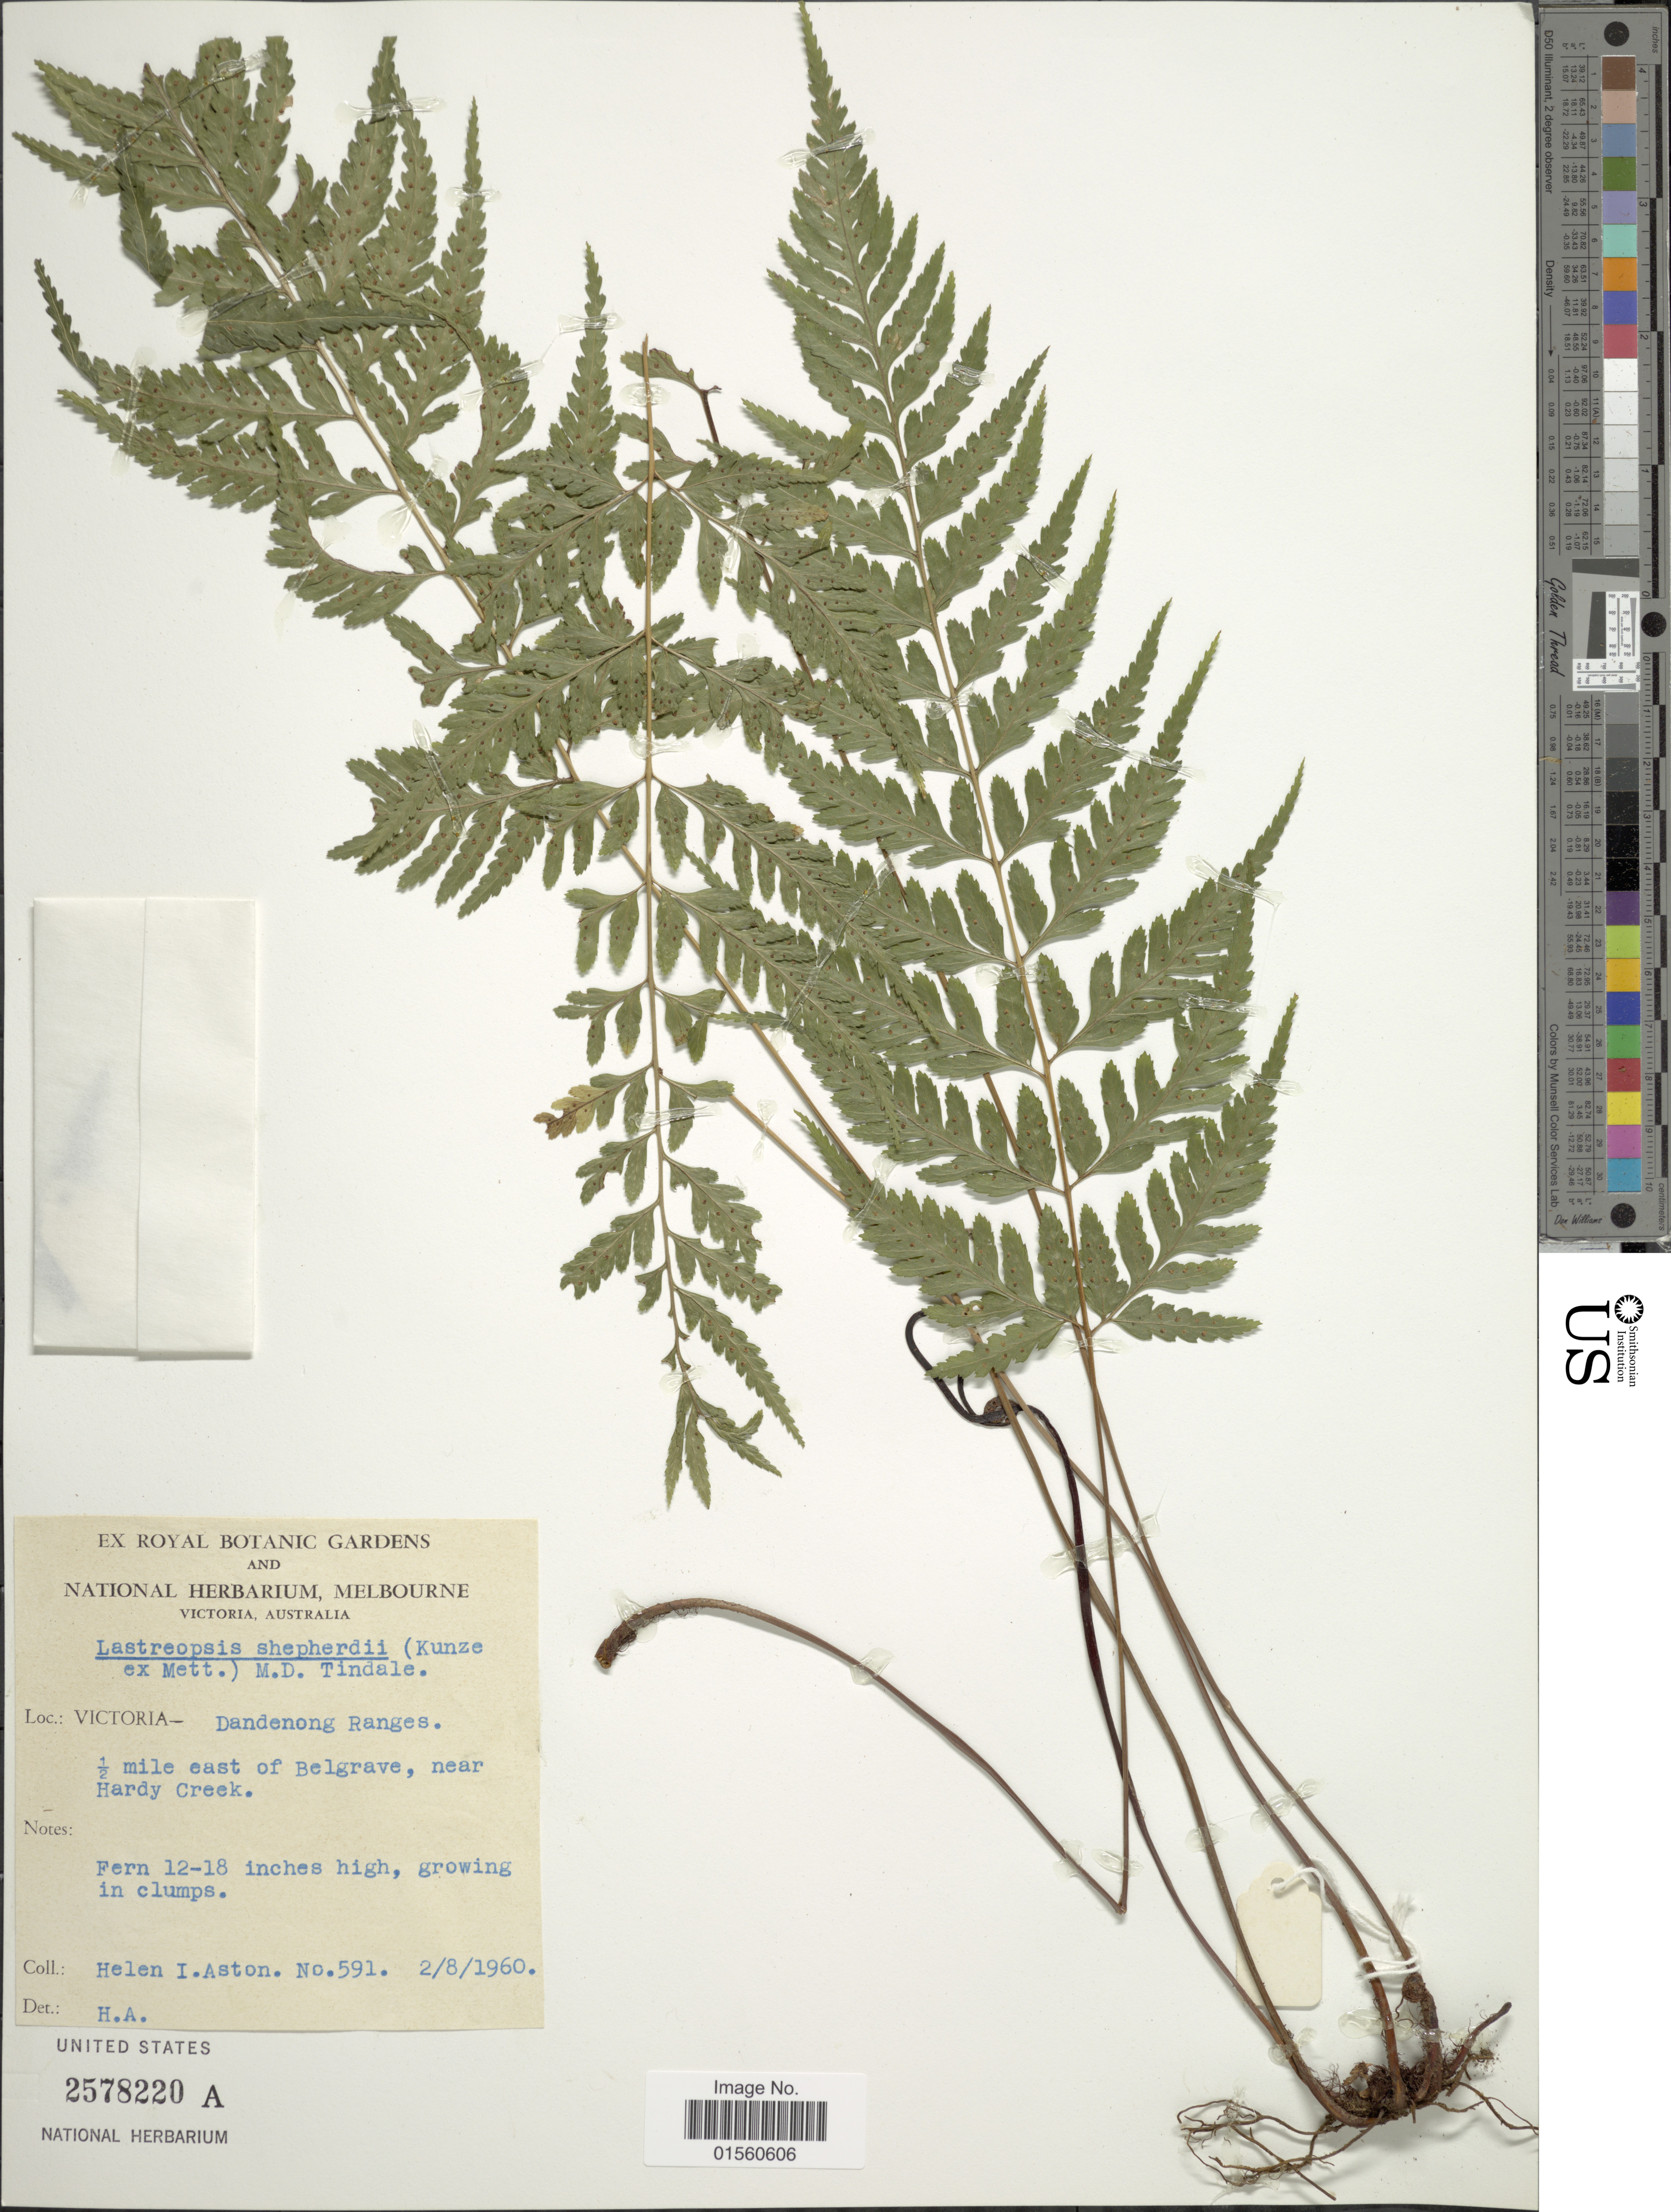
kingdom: Plantae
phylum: Tracheophyta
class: Polypodiopsida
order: Polypodiales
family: Dryopteridaceae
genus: Parapolystichum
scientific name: Parapolystichum acuminatum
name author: (Houlston) Labiak et al.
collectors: H. I. Aston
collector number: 591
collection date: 1960-08-02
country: Australia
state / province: Victoria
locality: Victoria, Dandenong Ranges, 1/2 mile east of Belgrave, near Hardy Creek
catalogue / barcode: US 2578220A